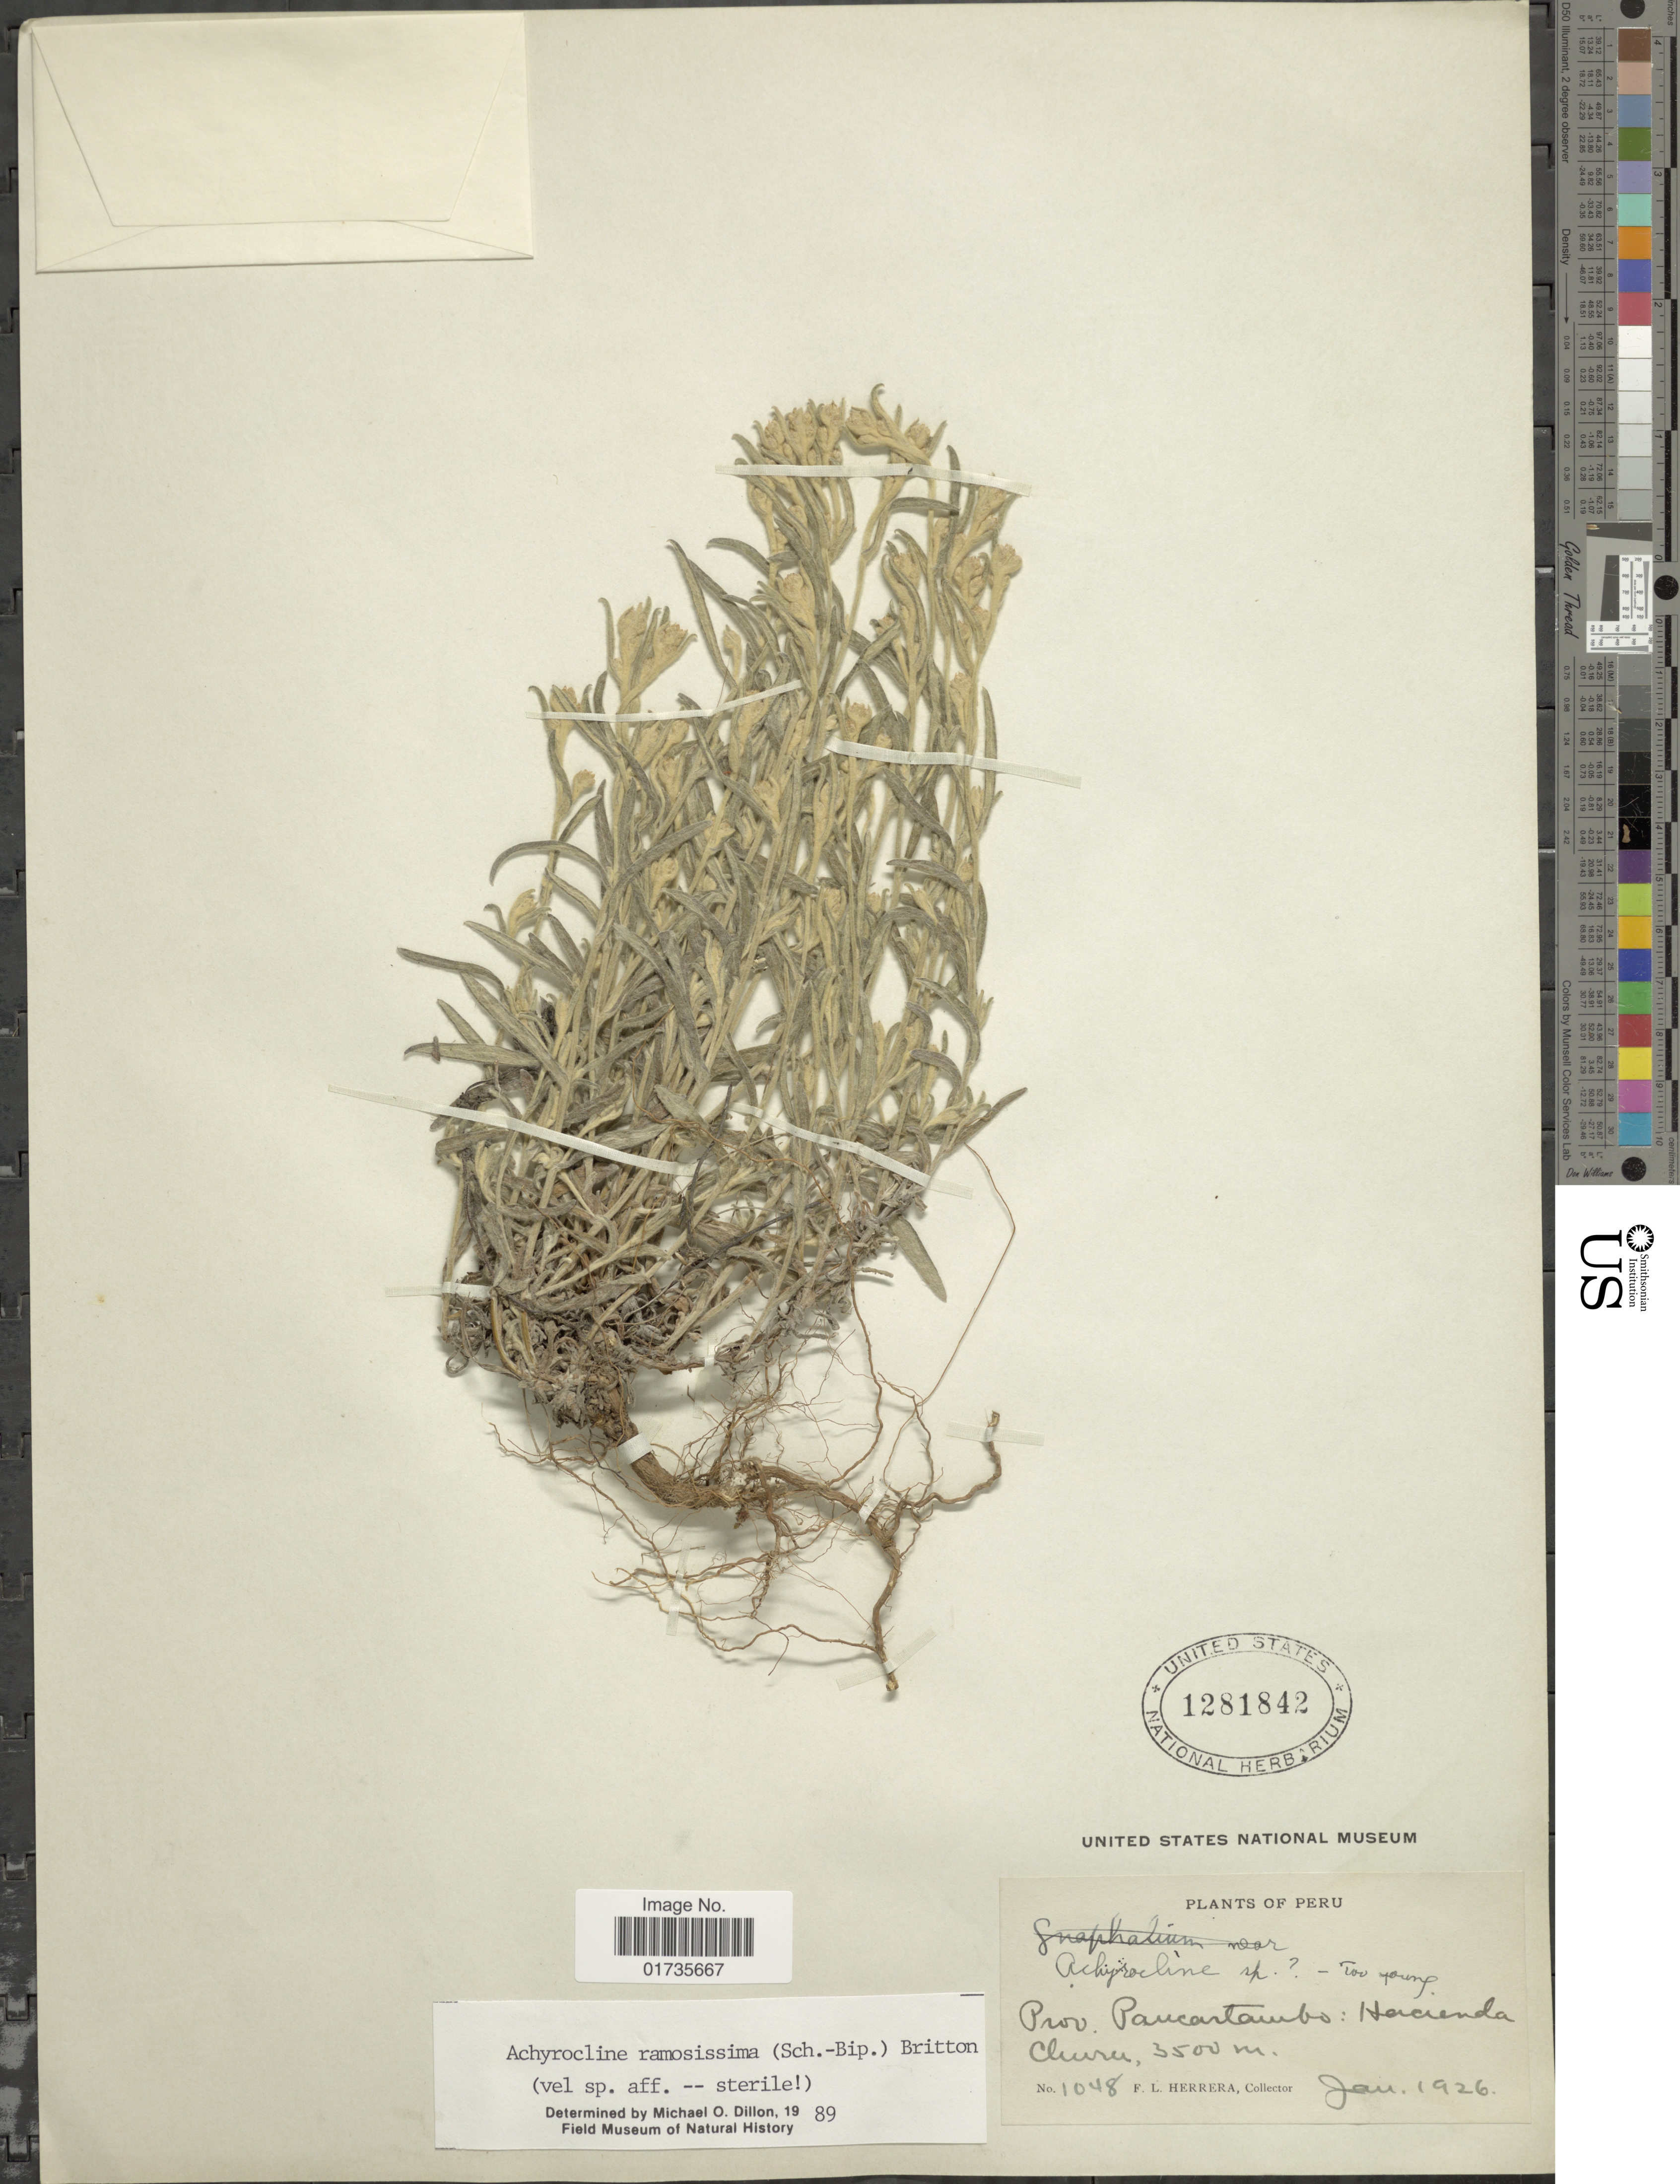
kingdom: Plantae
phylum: Tracheophyta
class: Magnoliopsida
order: Asterales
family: Asteraceae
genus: Achyrocline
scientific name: Achyrocline ramosissima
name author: (Sch. Bip.) Britton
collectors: F. L. Herrera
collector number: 1048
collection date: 1926-01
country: Peru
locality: Pro. Paucartambo: Hacienda Churu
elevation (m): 3500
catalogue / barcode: US 1281842